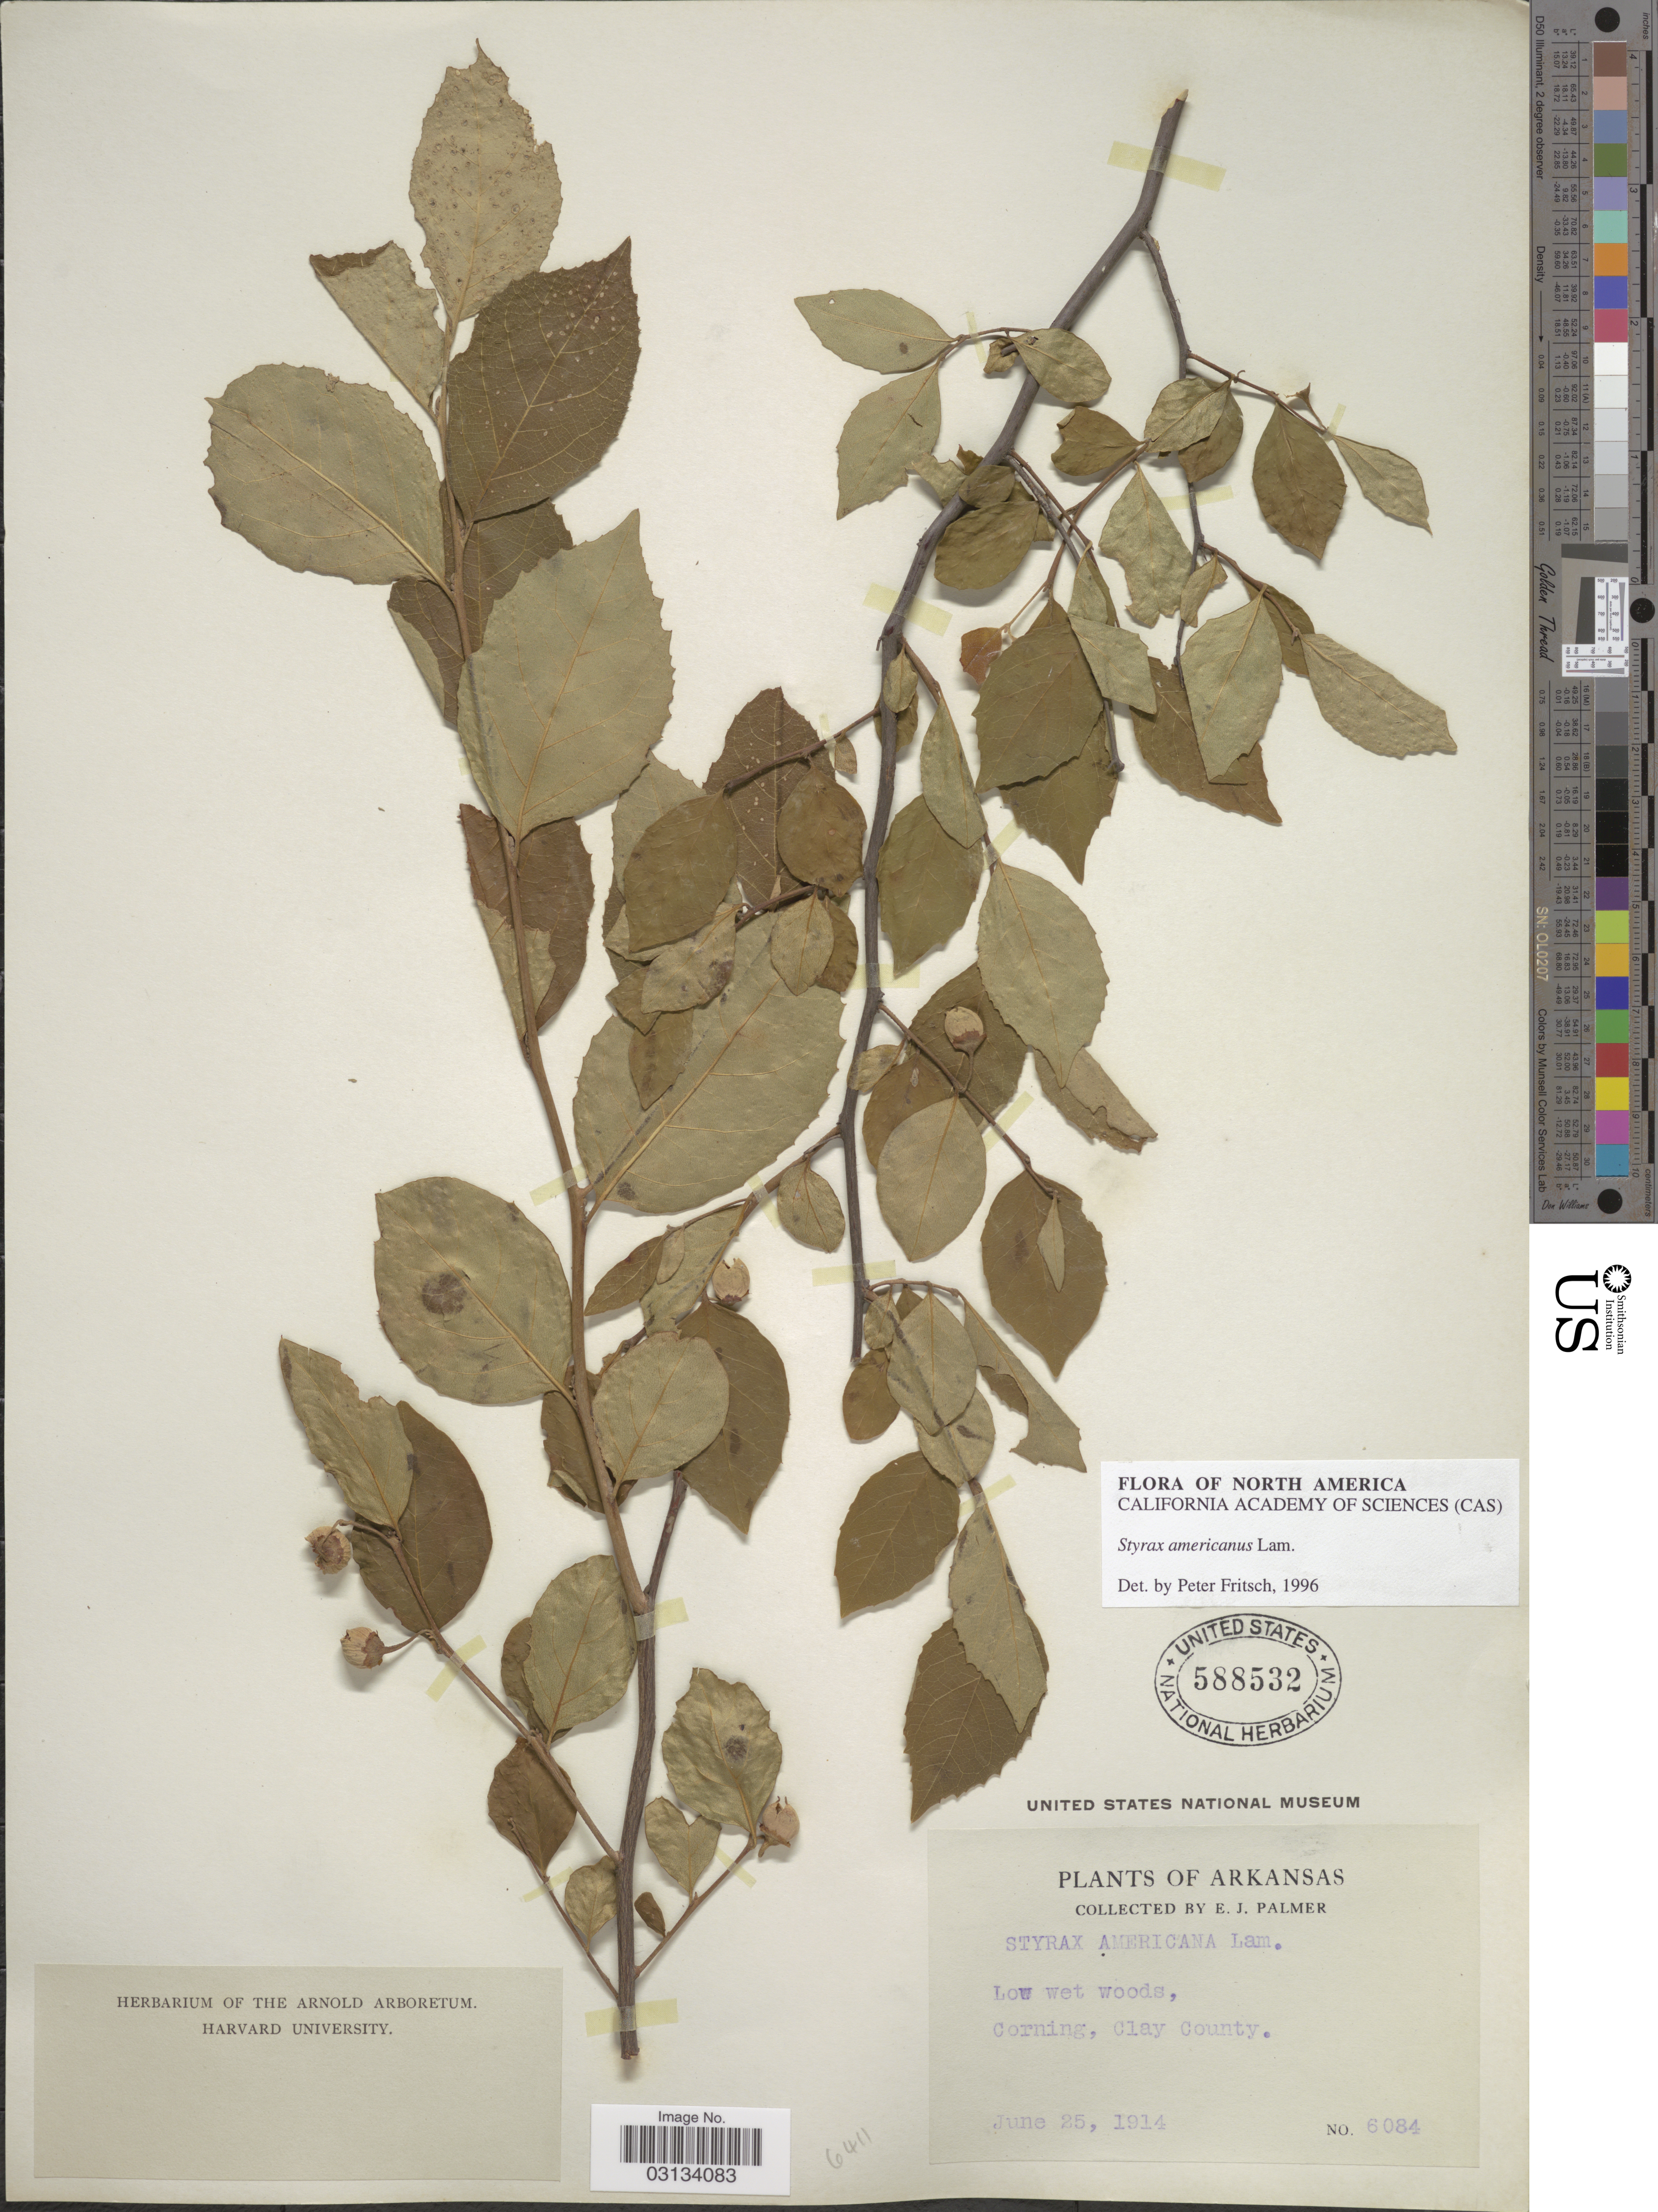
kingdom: Plantae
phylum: Tracheophyta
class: Magnoliopsida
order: Ericales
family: Styracaceae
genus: Styrax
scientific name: Styrax americanus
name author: Lam.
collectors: E. J. Palmer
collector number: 6084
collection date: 1914-06-25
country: United States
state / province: Arkansas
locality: Corning, Clay County.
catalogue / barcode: US 588532